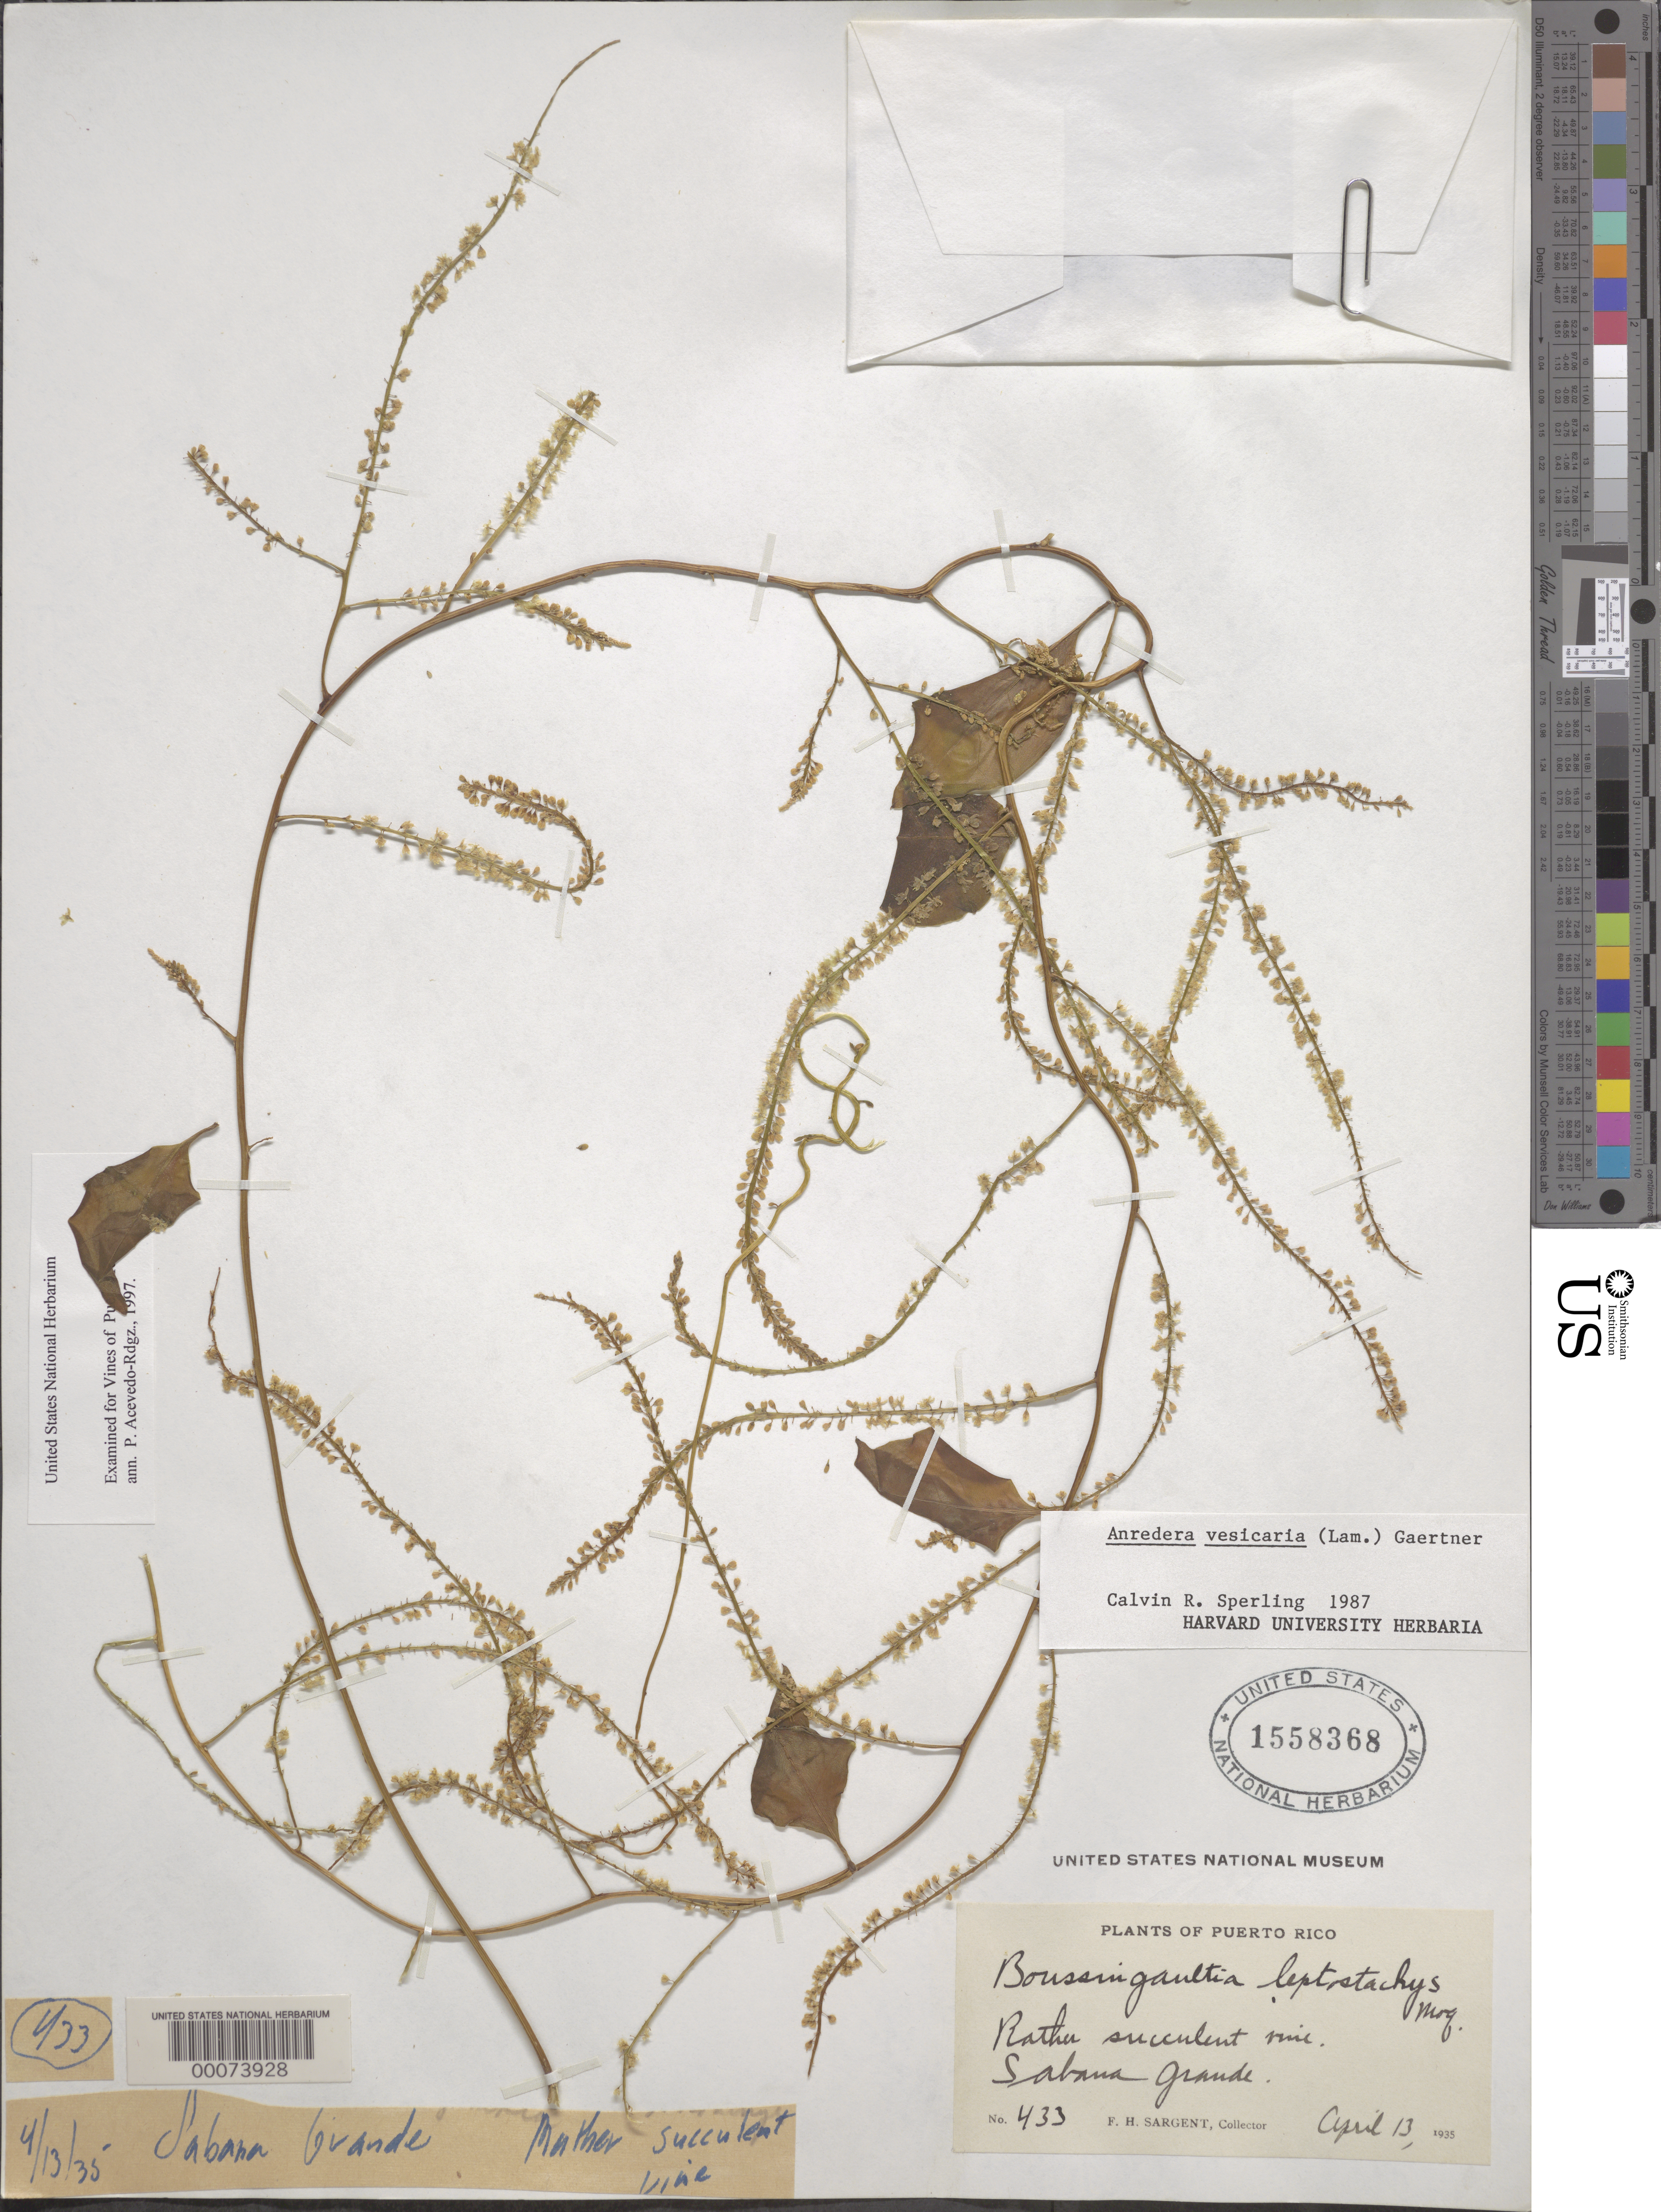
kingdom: Plantae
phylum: Tracheophyta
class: Magnoliopsida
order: Caryophyllales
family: Basellaceae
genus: Anredera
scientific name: Anredera vesicaria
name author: (Lam.) C.F. Gaertn.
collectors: F. H. Sargent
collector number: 433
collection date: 1935-04-13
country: Puerto Rico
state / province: Sabana Grande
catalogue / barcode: US 1558368